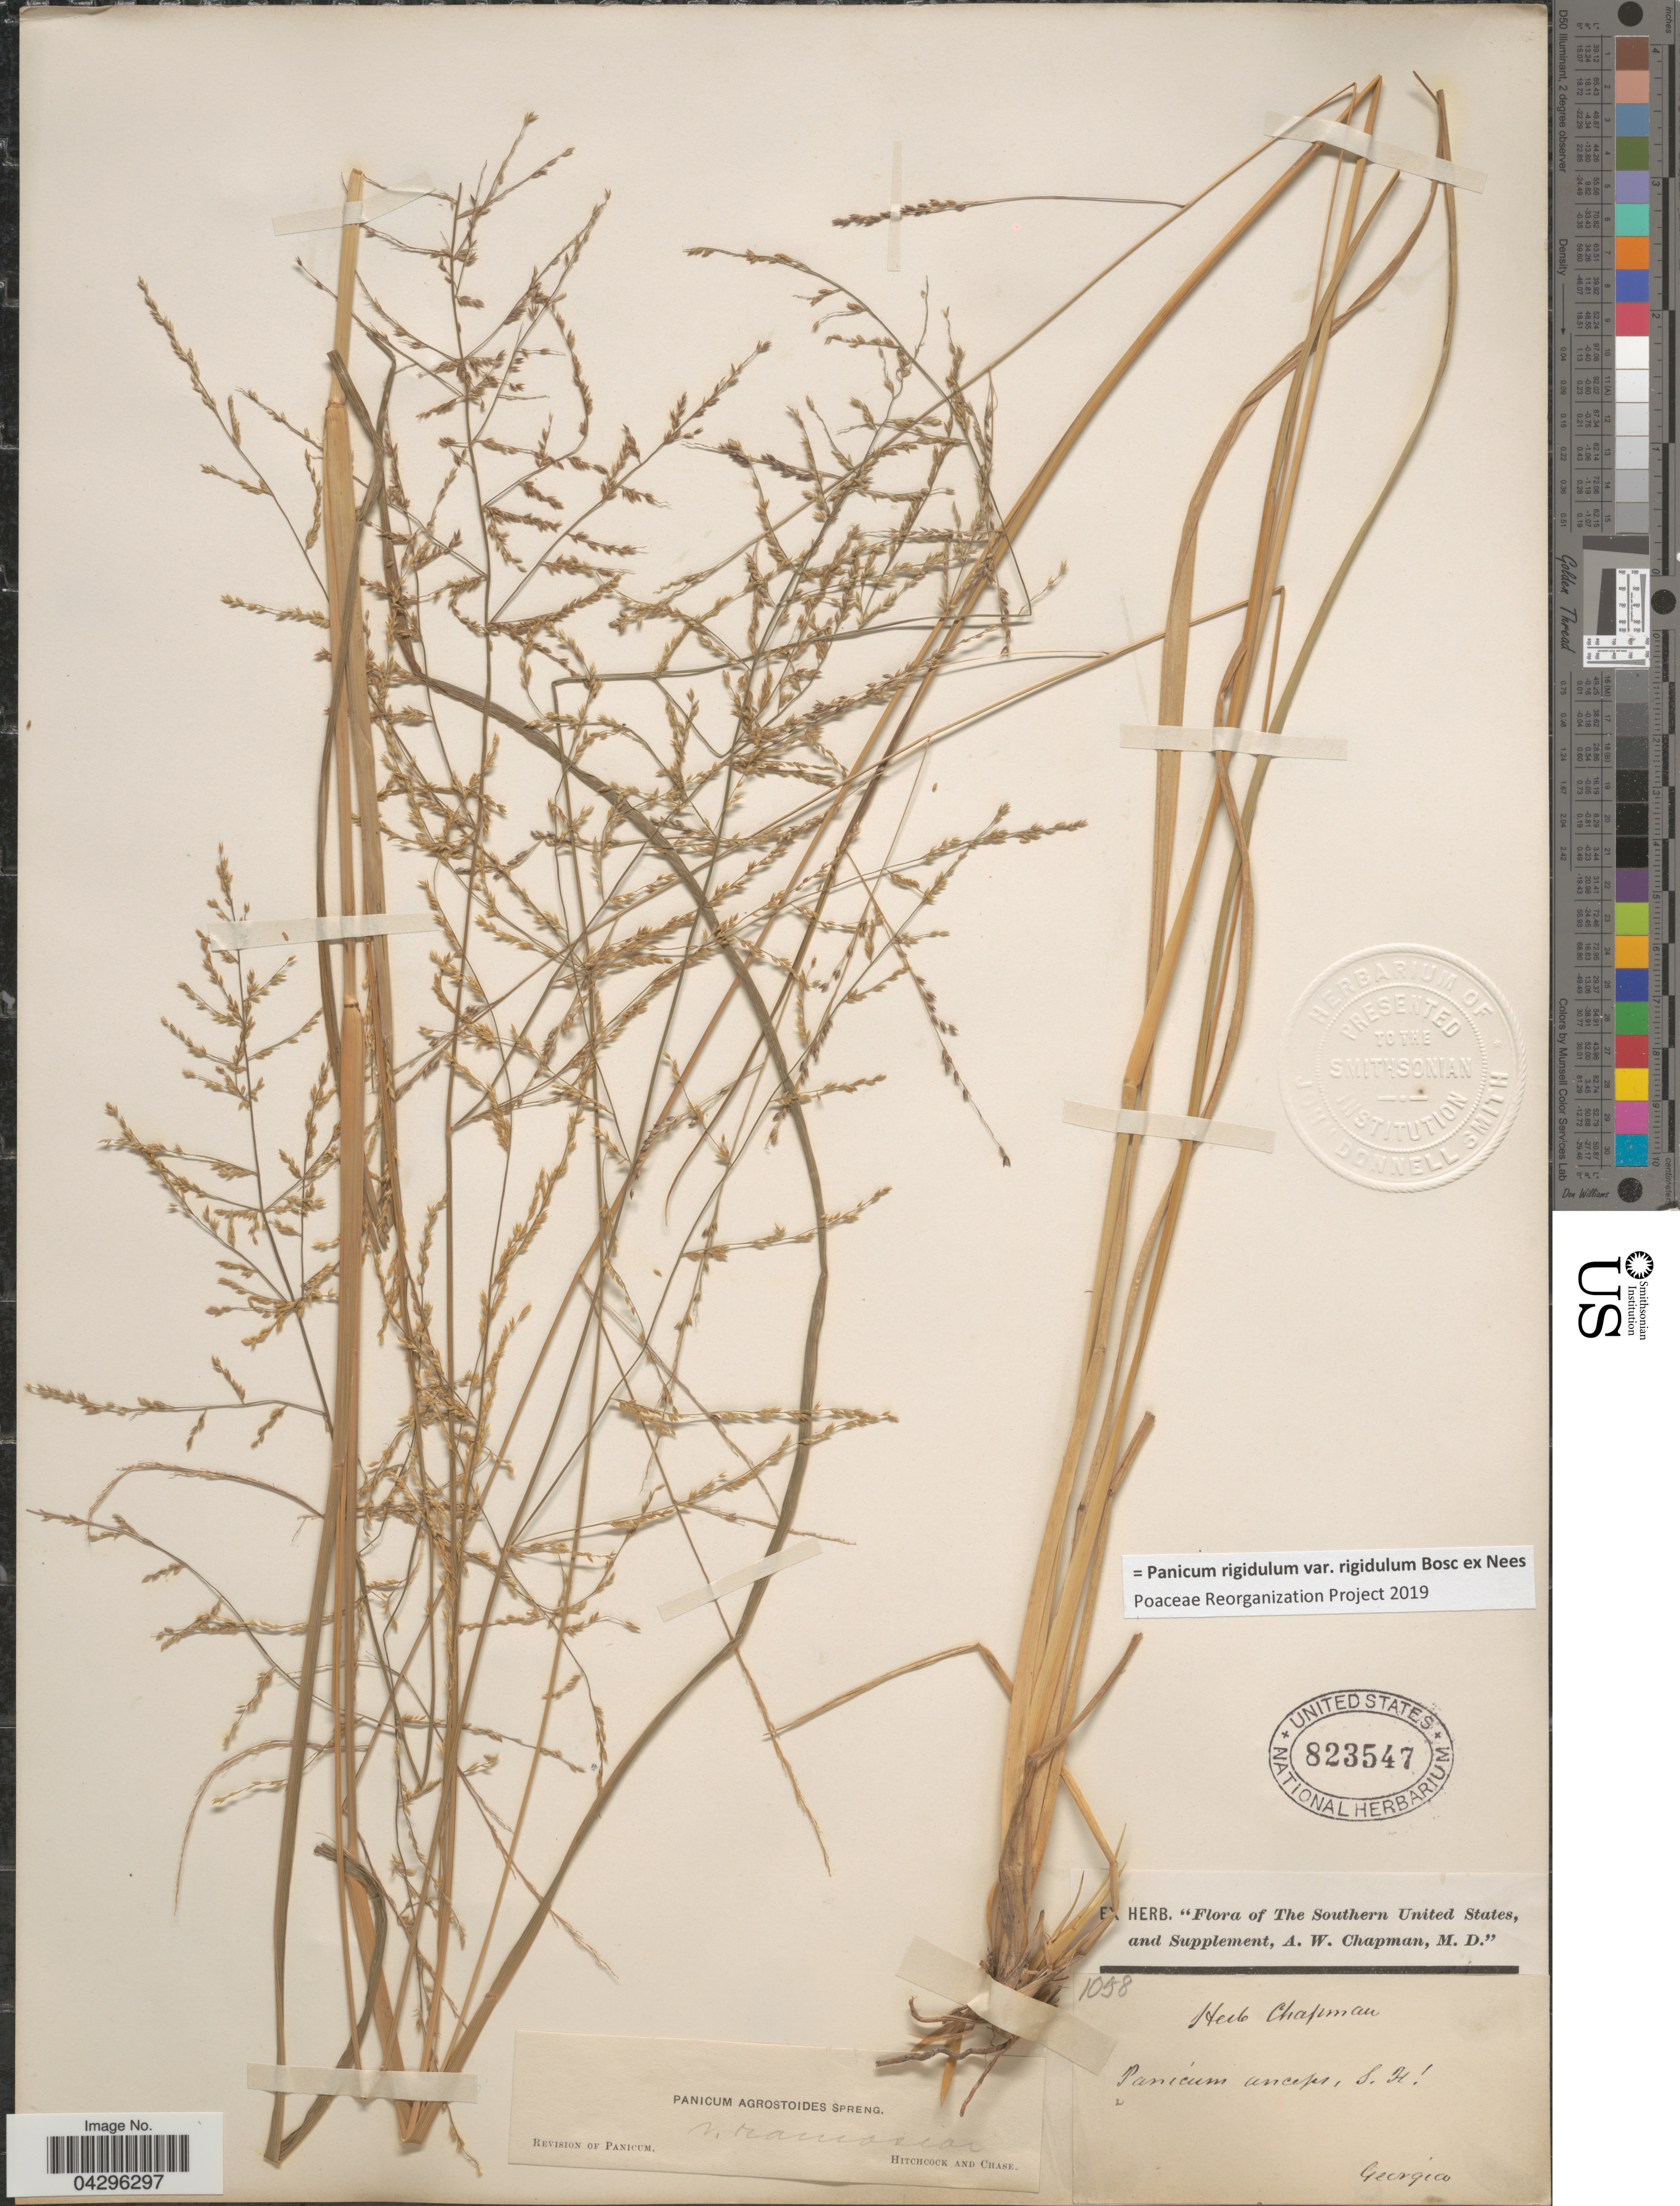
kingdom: Plantae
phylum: Tracheophyta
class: Liliopsida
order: Poales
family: Poaceae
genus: Panicum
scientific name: Panicum rigidulum var. rigidulum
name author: Bosc ex Nees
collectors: ex herb. Chapman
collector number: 1058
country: United States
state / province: Georgia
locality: The Southern United States.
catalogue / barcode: US 823547